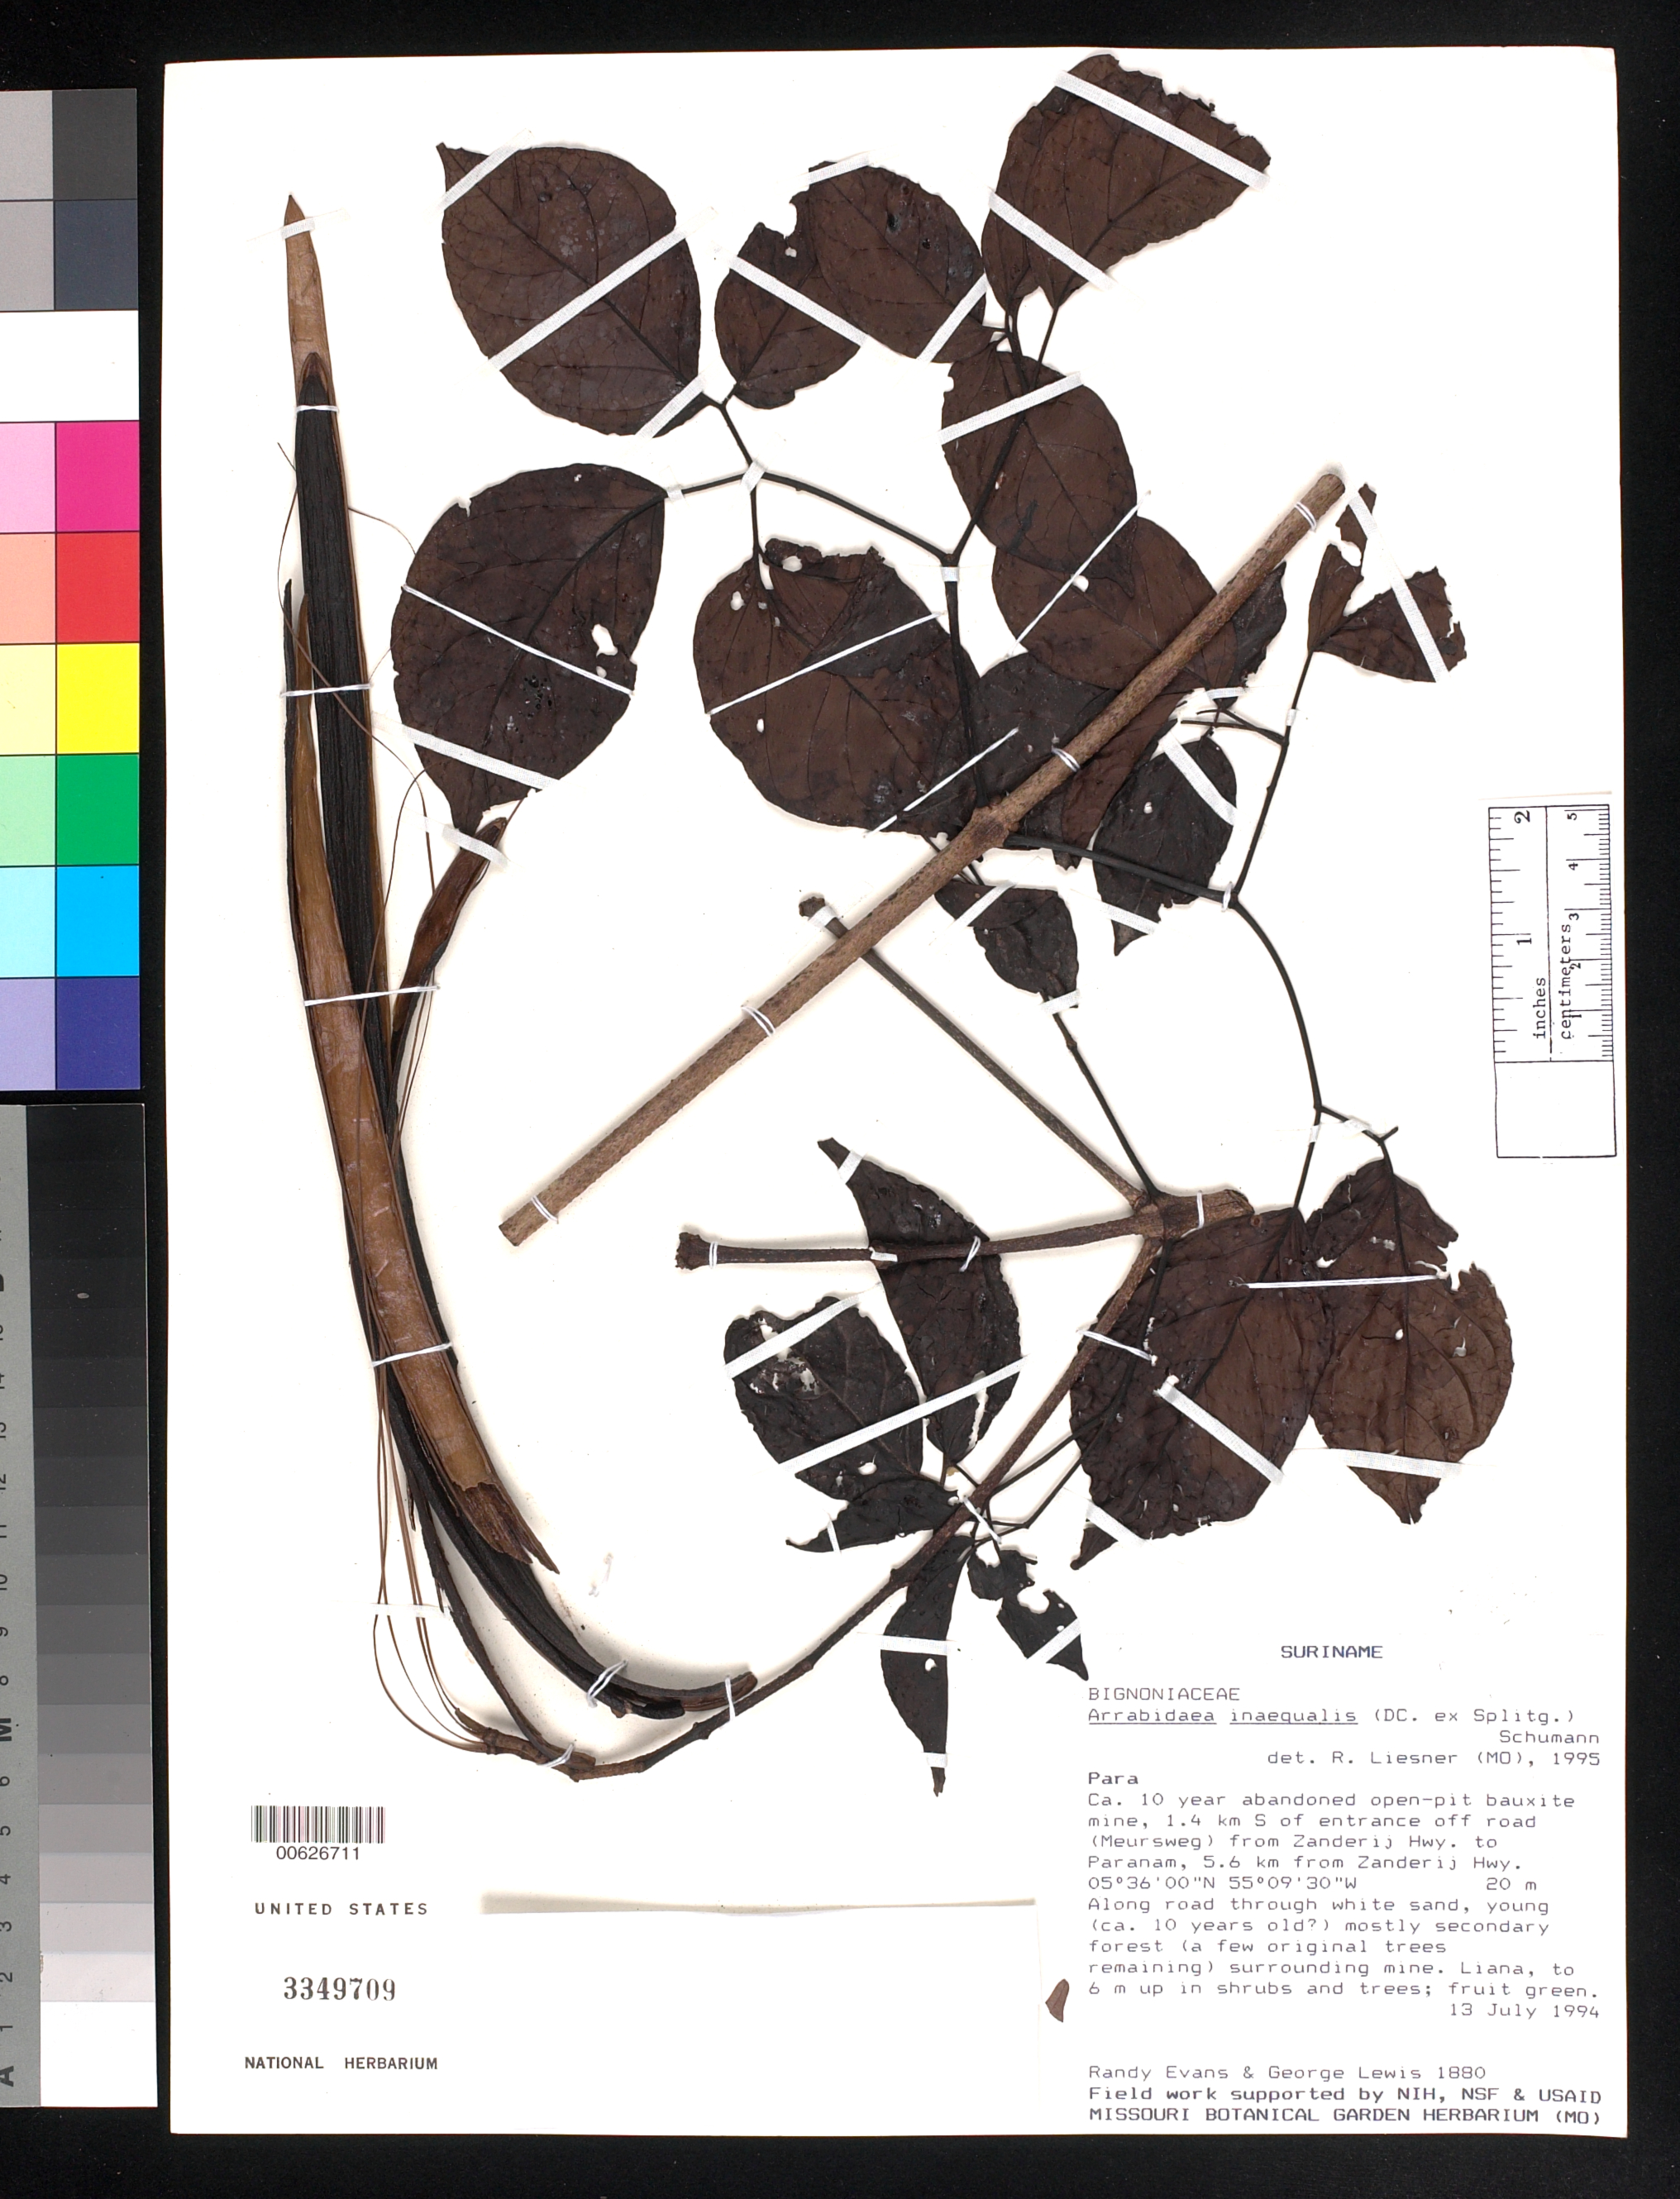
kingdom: Plantae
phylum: Tracheophyta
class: Magnoliopsida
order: Lamiales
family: Bignoniaceae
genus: Cuspidaria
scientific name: Cuspidaria inaequalis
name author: (Splitg.) L.G. Lohmann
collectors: R. Evans & G. Lewis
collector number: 1880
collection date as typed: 13-Jul-94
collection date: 1994-07-13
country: Suriname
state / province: Para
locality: Zanderij, hwy to Paranam, 5.6 km from Zanderij Hwy; 1.4 km S of entrance off road (Meursweg)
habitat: Along road through white sand, young (ca 10 years old?) mostly secondary forest (a few original trees remaining) surrounding mine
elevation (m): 20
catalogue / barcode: US 3349709